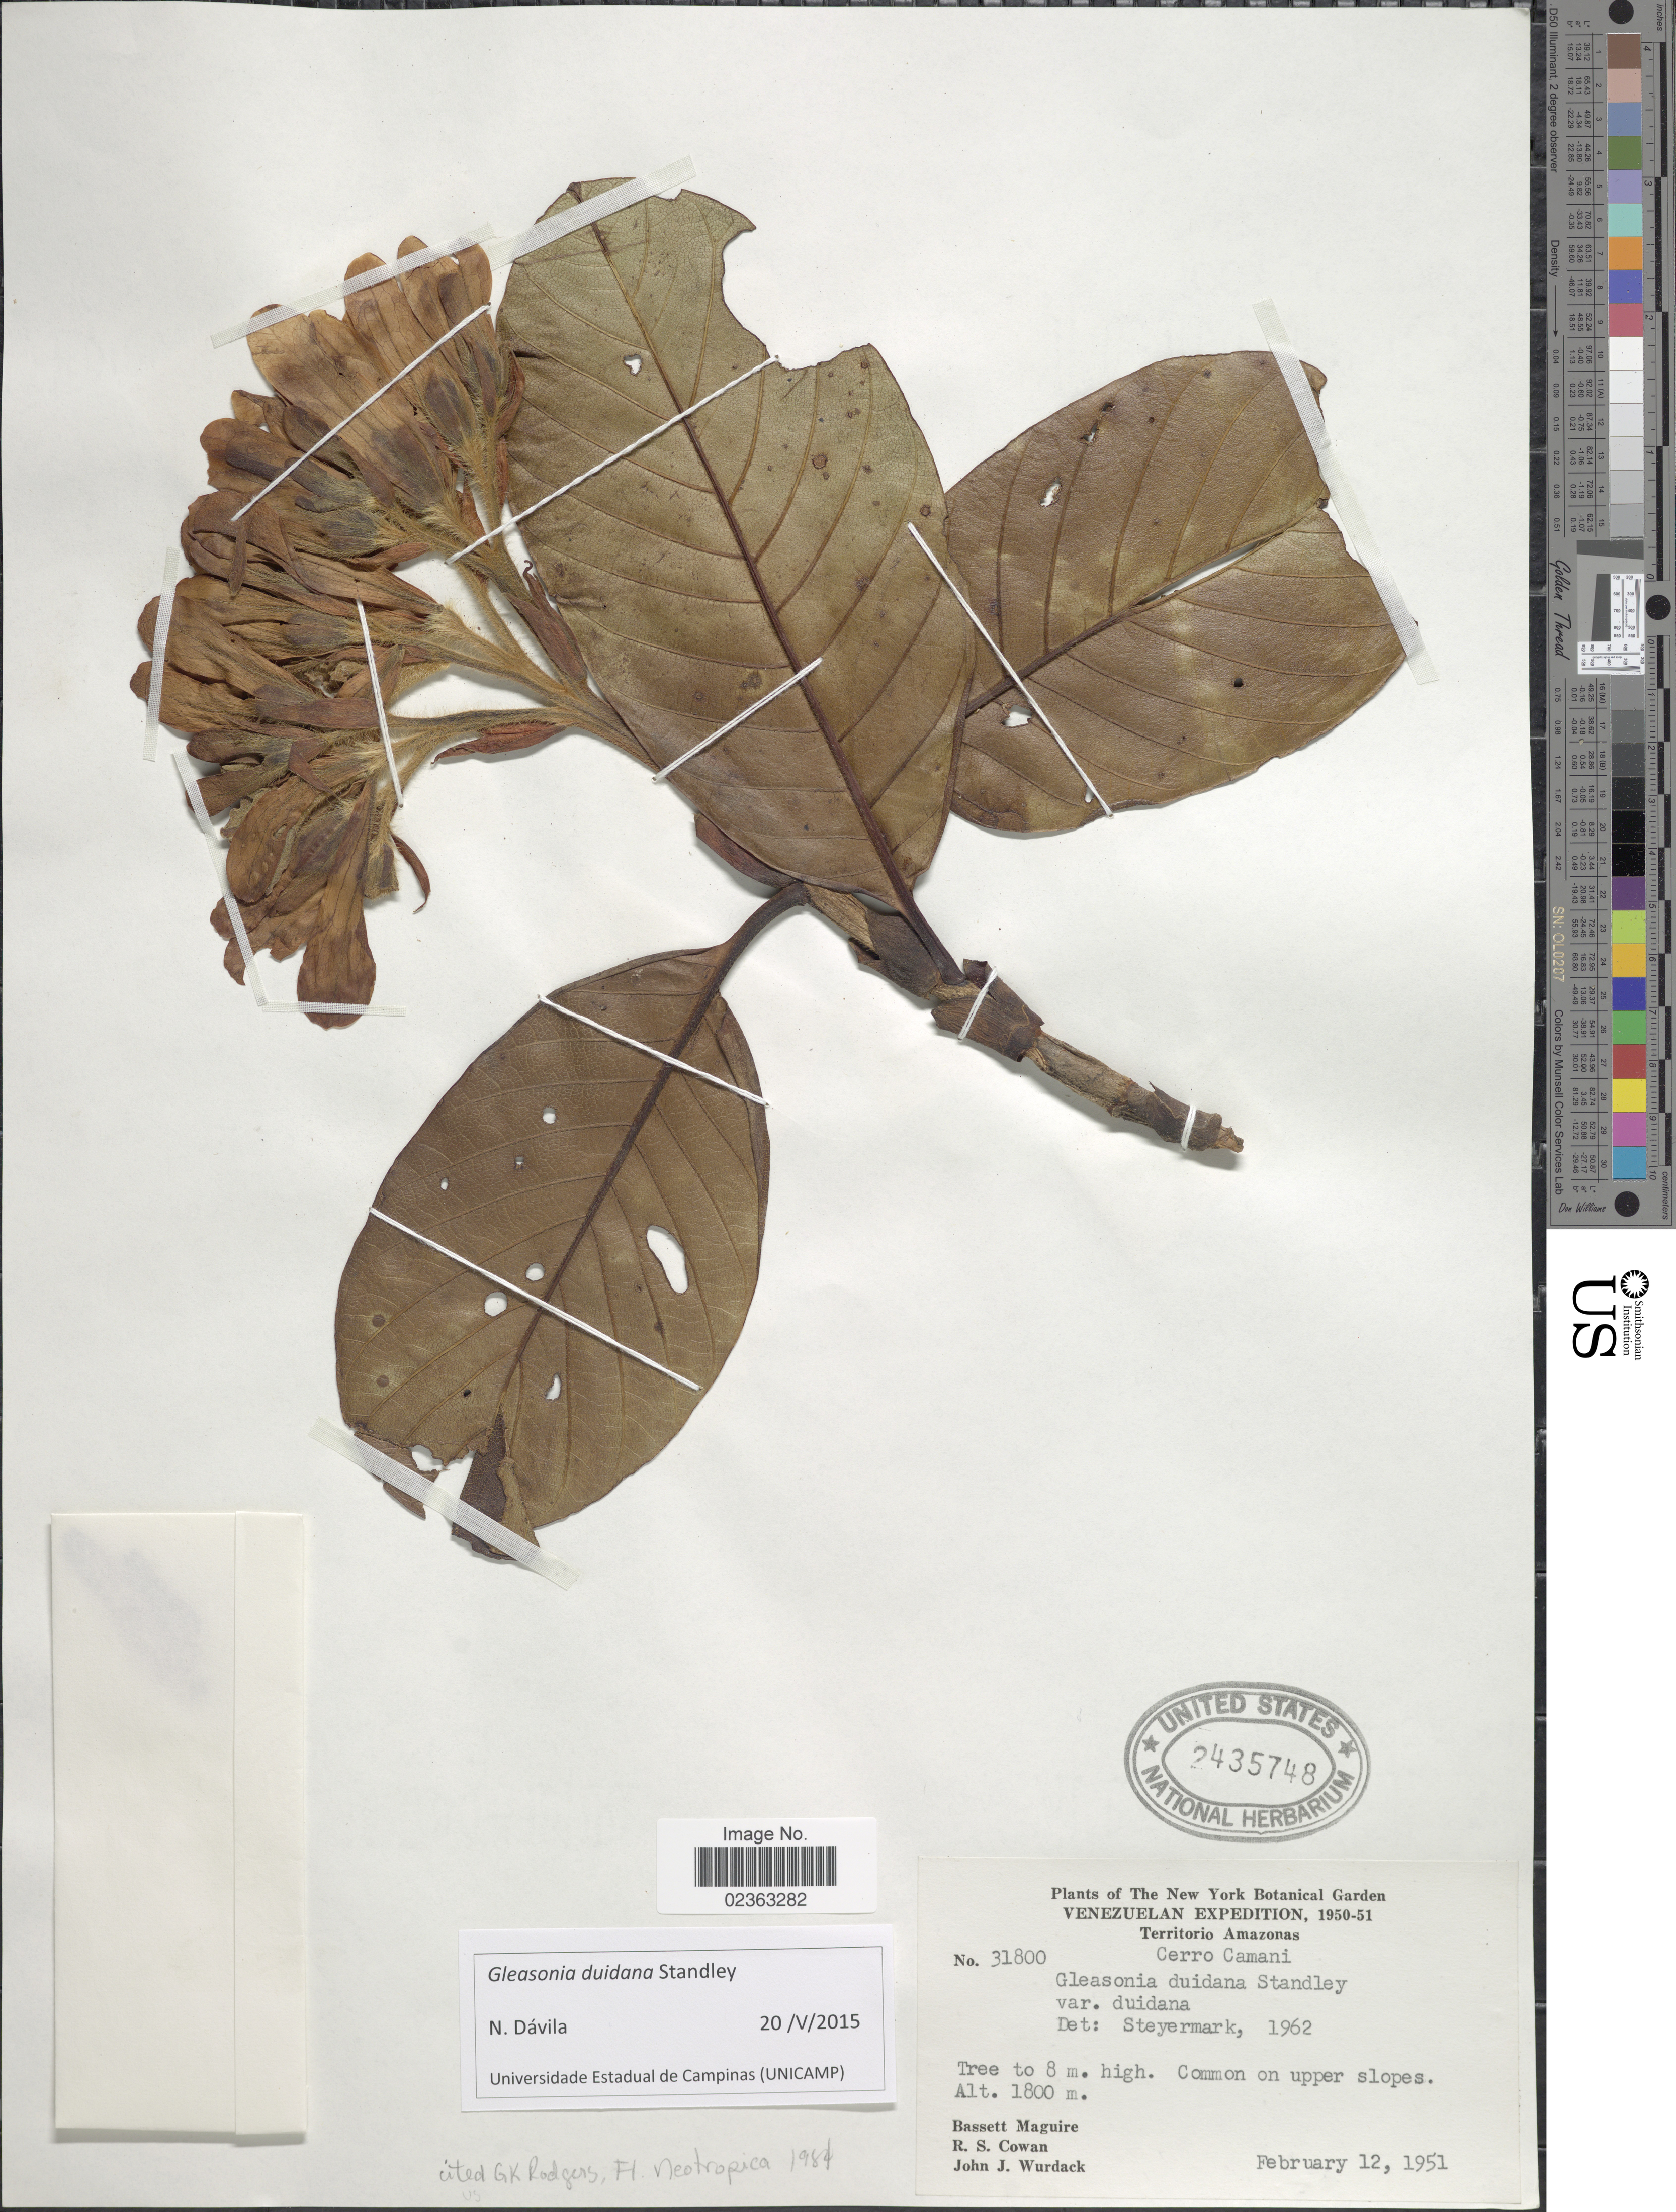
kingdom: Plantae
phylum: Tracheophyta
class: Magnoliopsida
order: Gentianales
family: Rubiaceae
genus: Gleasonia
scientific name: Gleasonia duidana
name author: Standl.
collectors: B. Maguire, R. S. Cowan & J. J. Wurdack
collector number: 31800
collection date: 1951-02-12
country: Venezuela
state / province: Amazonas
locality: On upper slopes, Cerro Camani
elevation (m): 1800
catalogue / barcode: US 2435748